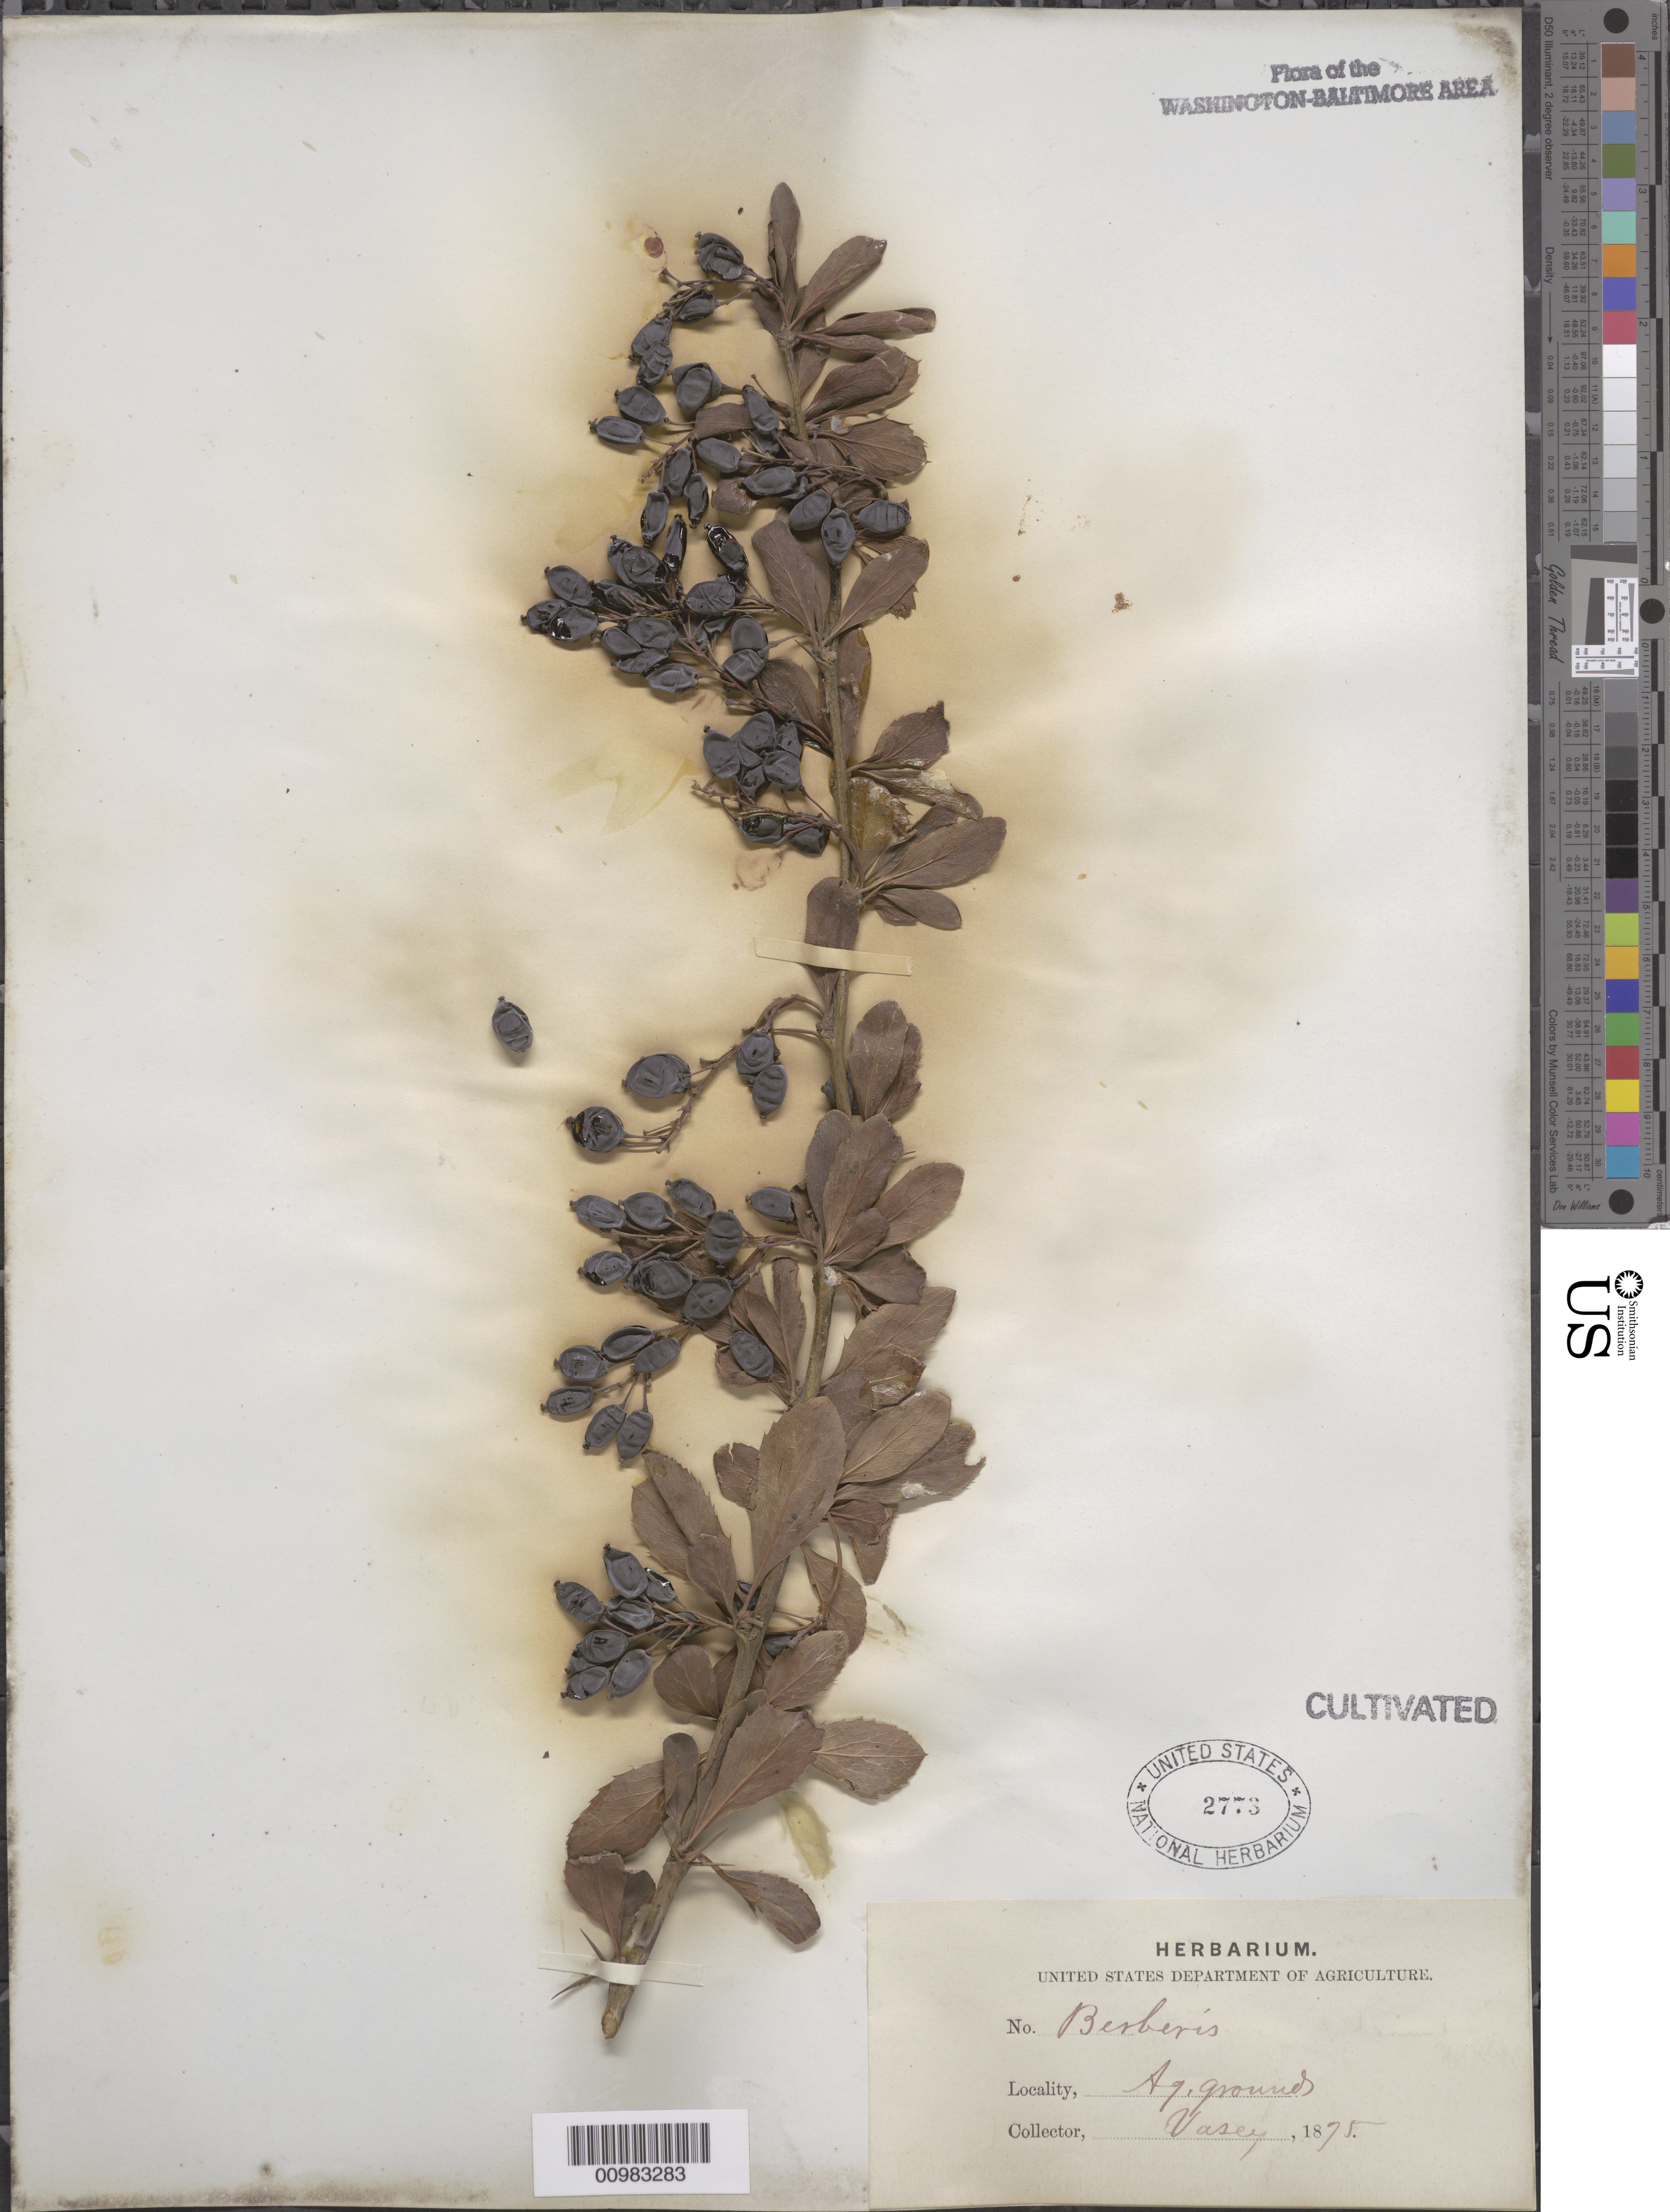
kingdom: Plantae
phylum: Tracheophyta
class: Magnoliopsida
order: Ranunculales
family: Berberidaceae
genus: Berberis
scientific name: Berberis sp.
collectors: G. R. Vasey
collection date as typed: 1875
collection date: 1875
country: United States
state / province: District of Columbia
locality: Agricultural grounds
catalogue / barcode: US 2773